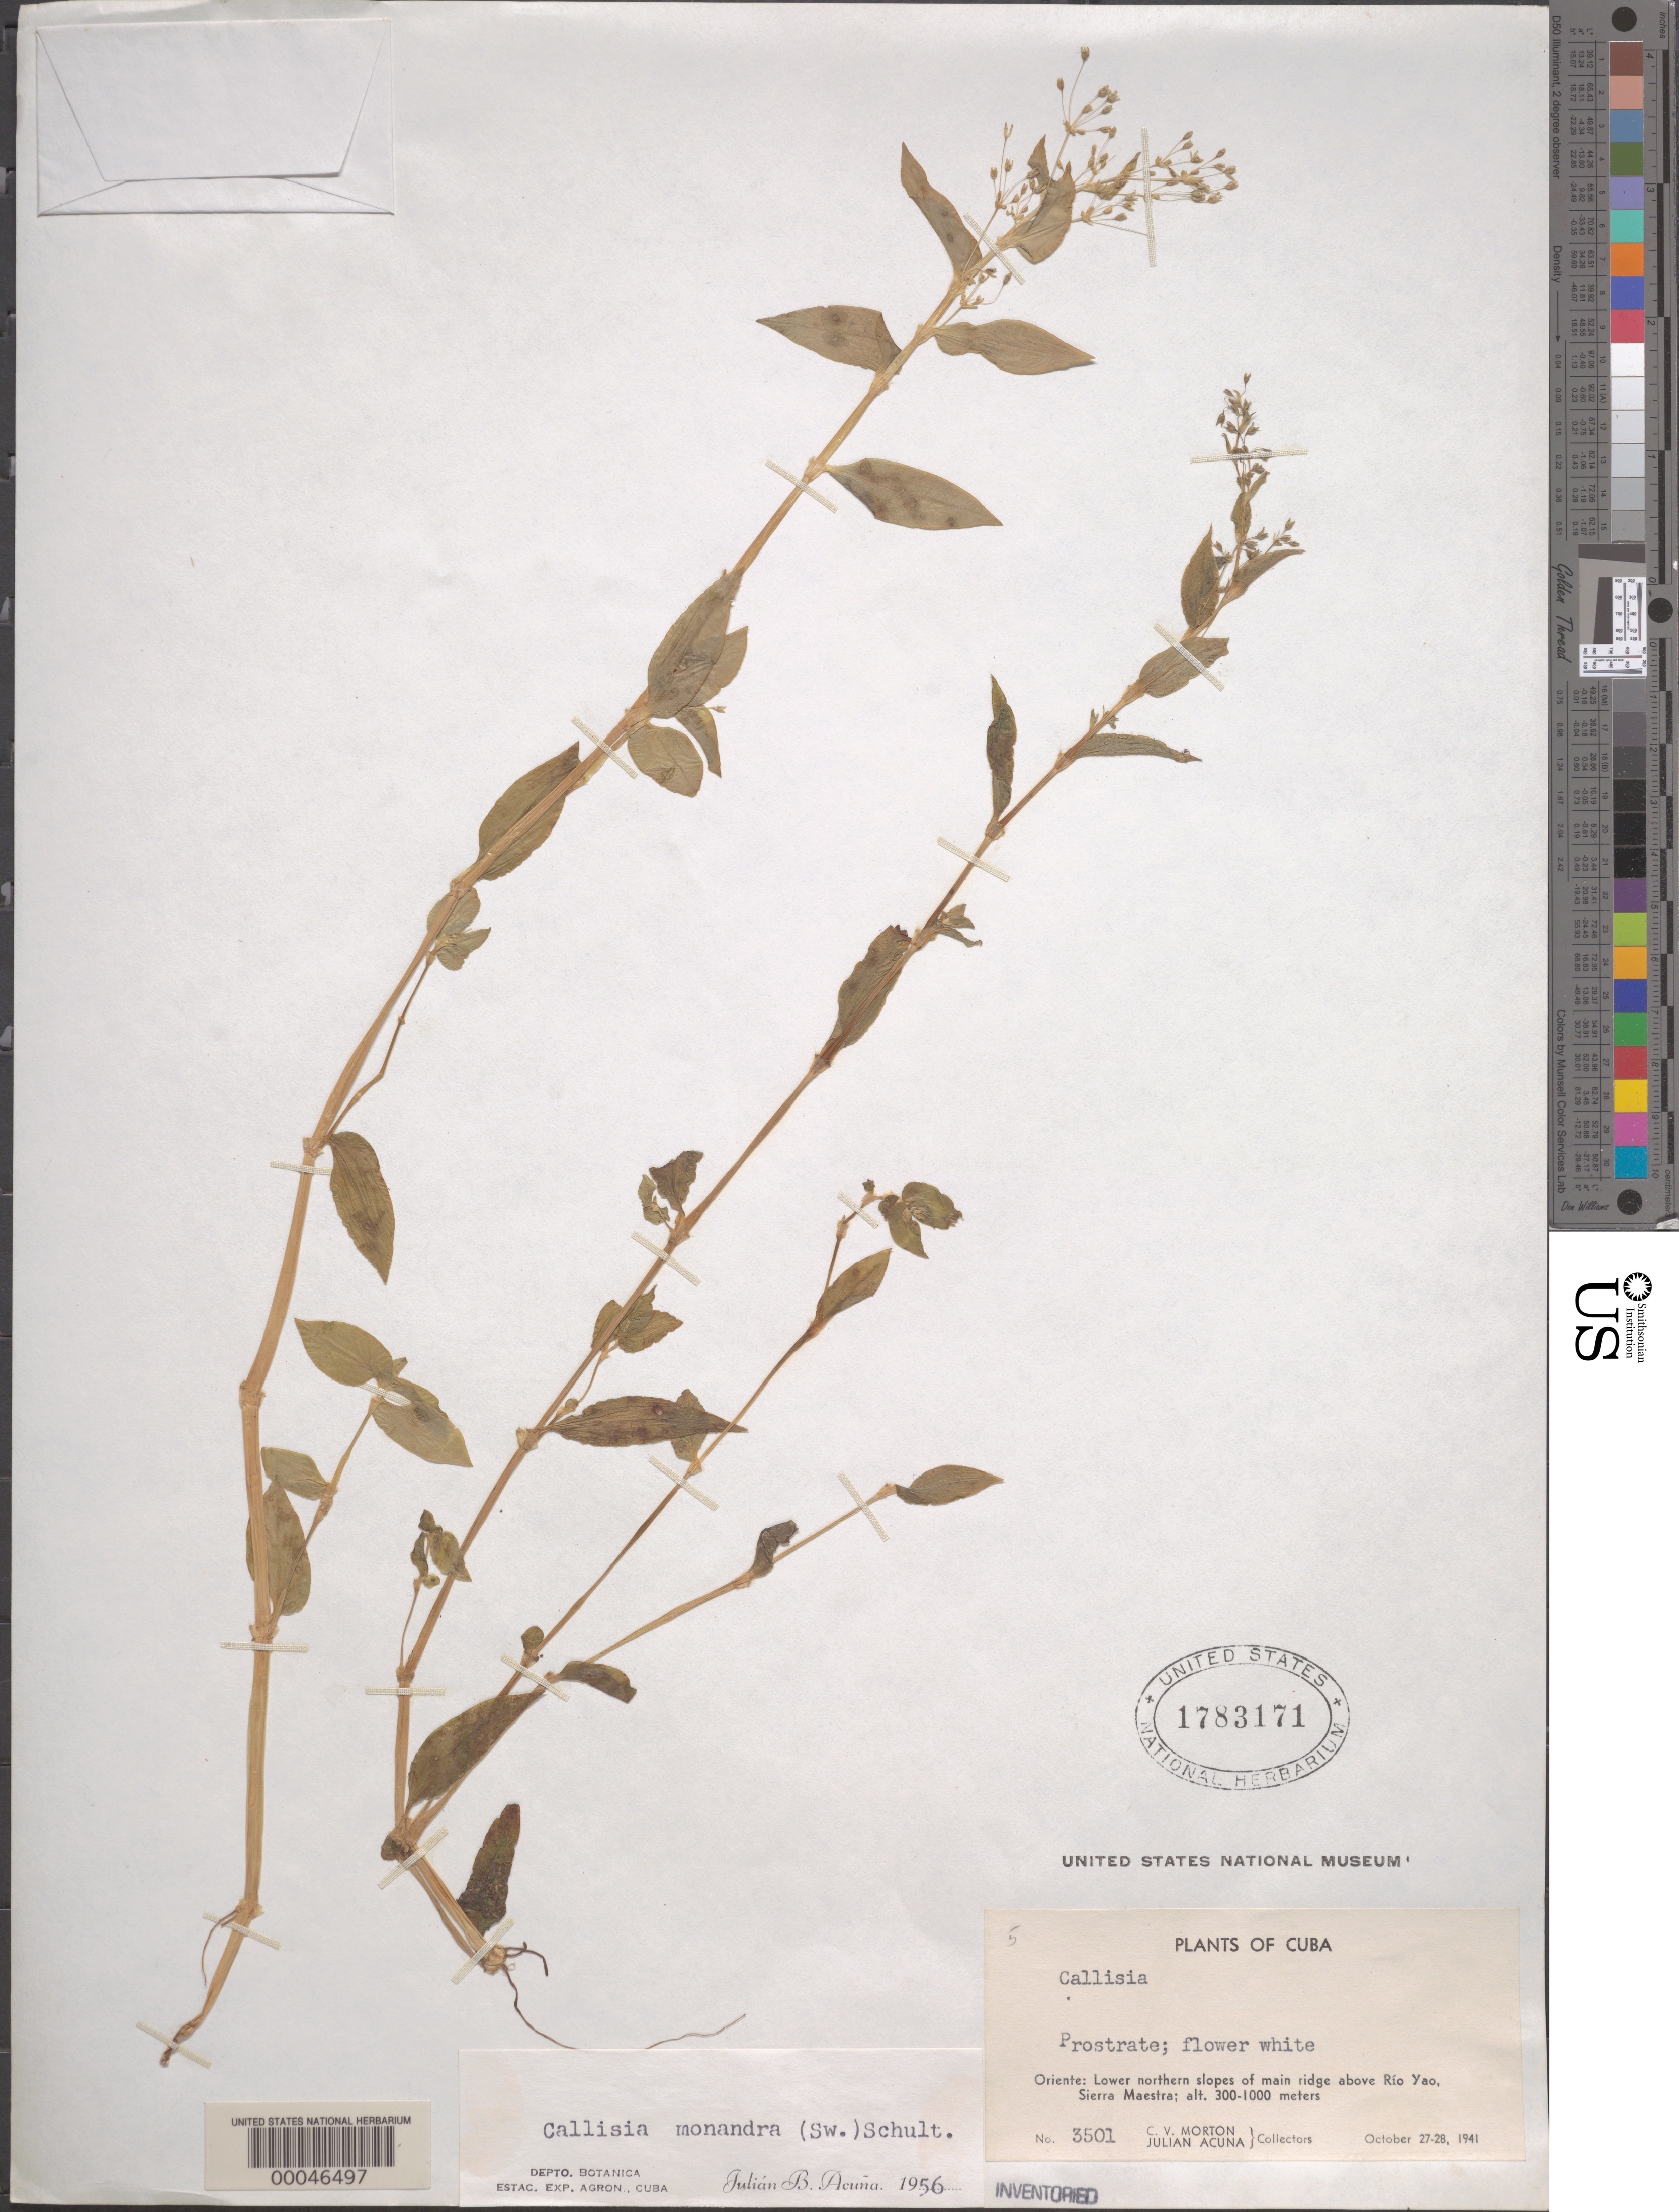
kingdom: Plantae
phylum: Tracheophyta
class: Liliopsida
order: Commelinales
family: Commelinaceae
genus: Callisia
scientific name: Callisia monandra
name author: (Sw.) Schult. & Schult. f.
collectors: C. V. Morton & J. B. Acuña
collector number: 3501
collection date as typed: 27 Oct 1941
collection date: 1941-10-27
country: Cuba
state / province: Oriente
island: Greater Antilles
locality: Above Rio Yao, Sierra Maestra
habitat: Mountain slopes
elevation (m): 300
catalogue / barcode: US 1783171